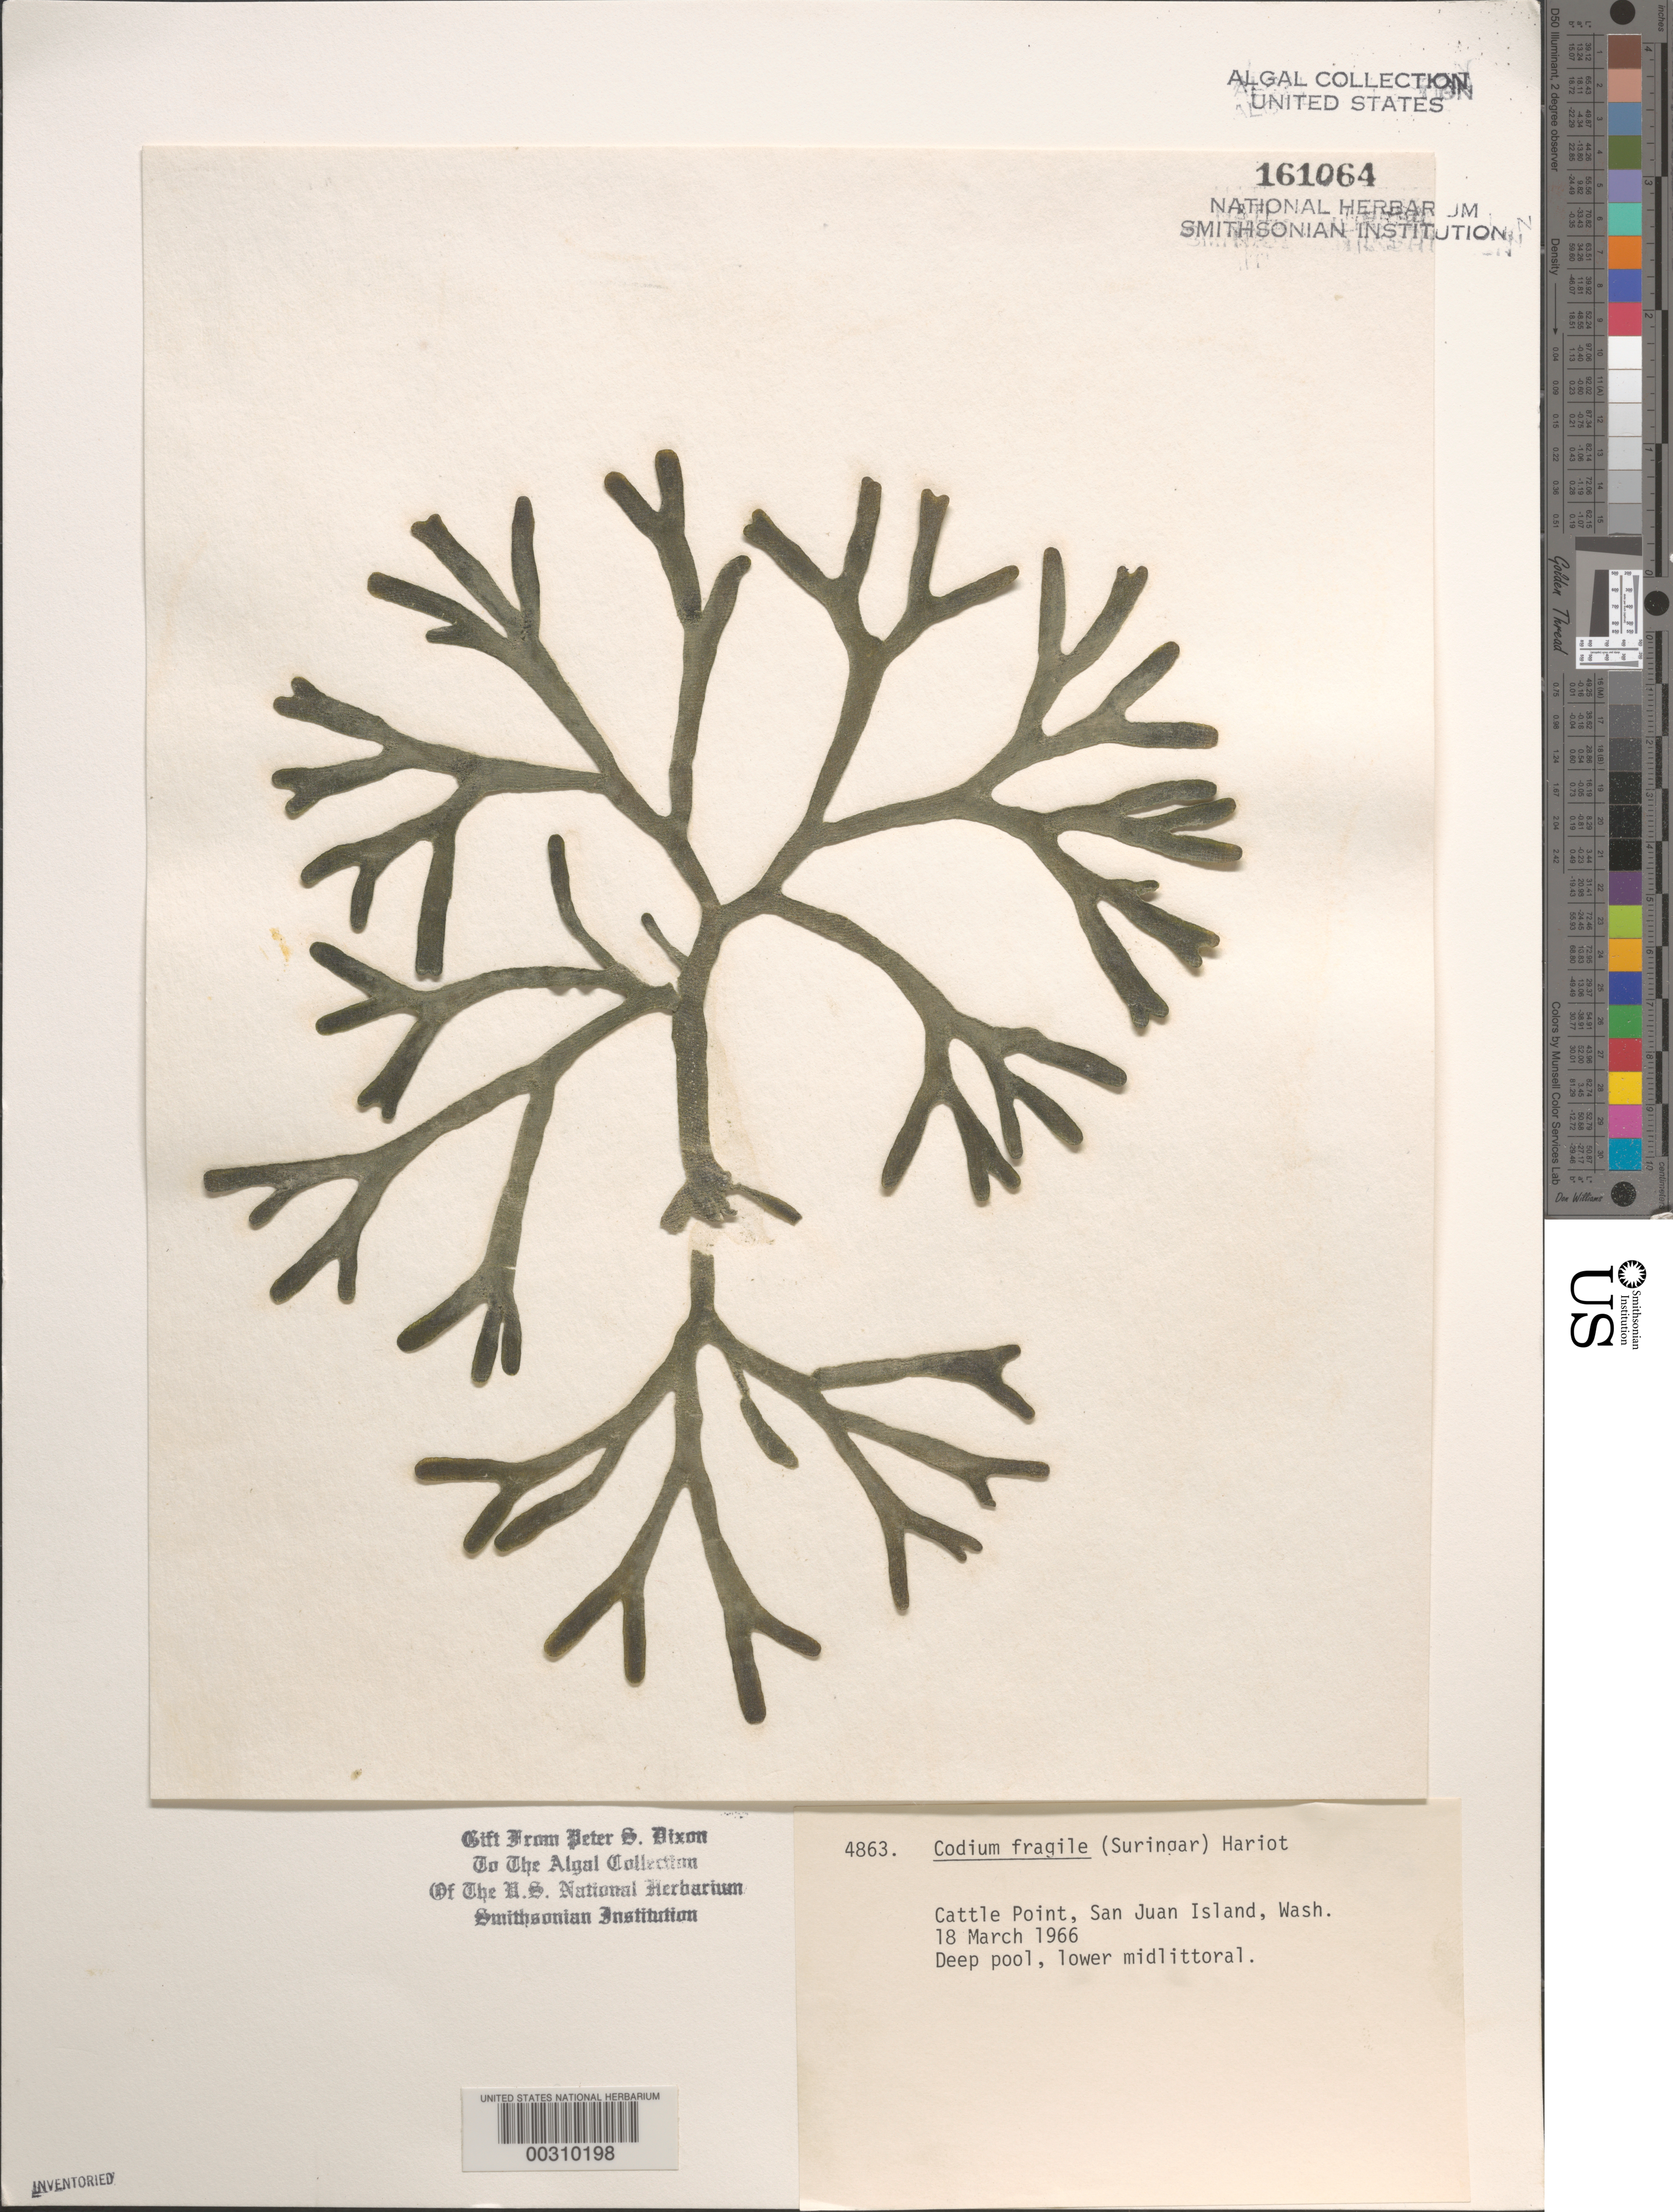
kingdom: Plantae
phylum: Chlorophyta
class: Ulvophyceae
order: Bryopsidales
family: Codiaceae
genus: Codium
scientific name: Codium fragile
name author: (Suringar) P. Hariot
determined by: Dixon, P. S.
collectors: P. S. Dixon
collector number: PSD 4863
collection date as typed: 18 Mar 1966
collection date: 1966-03-18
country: United States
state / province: Washington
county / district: San Juan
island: San Juan Island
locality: Cattle Point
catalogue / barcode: US 161064